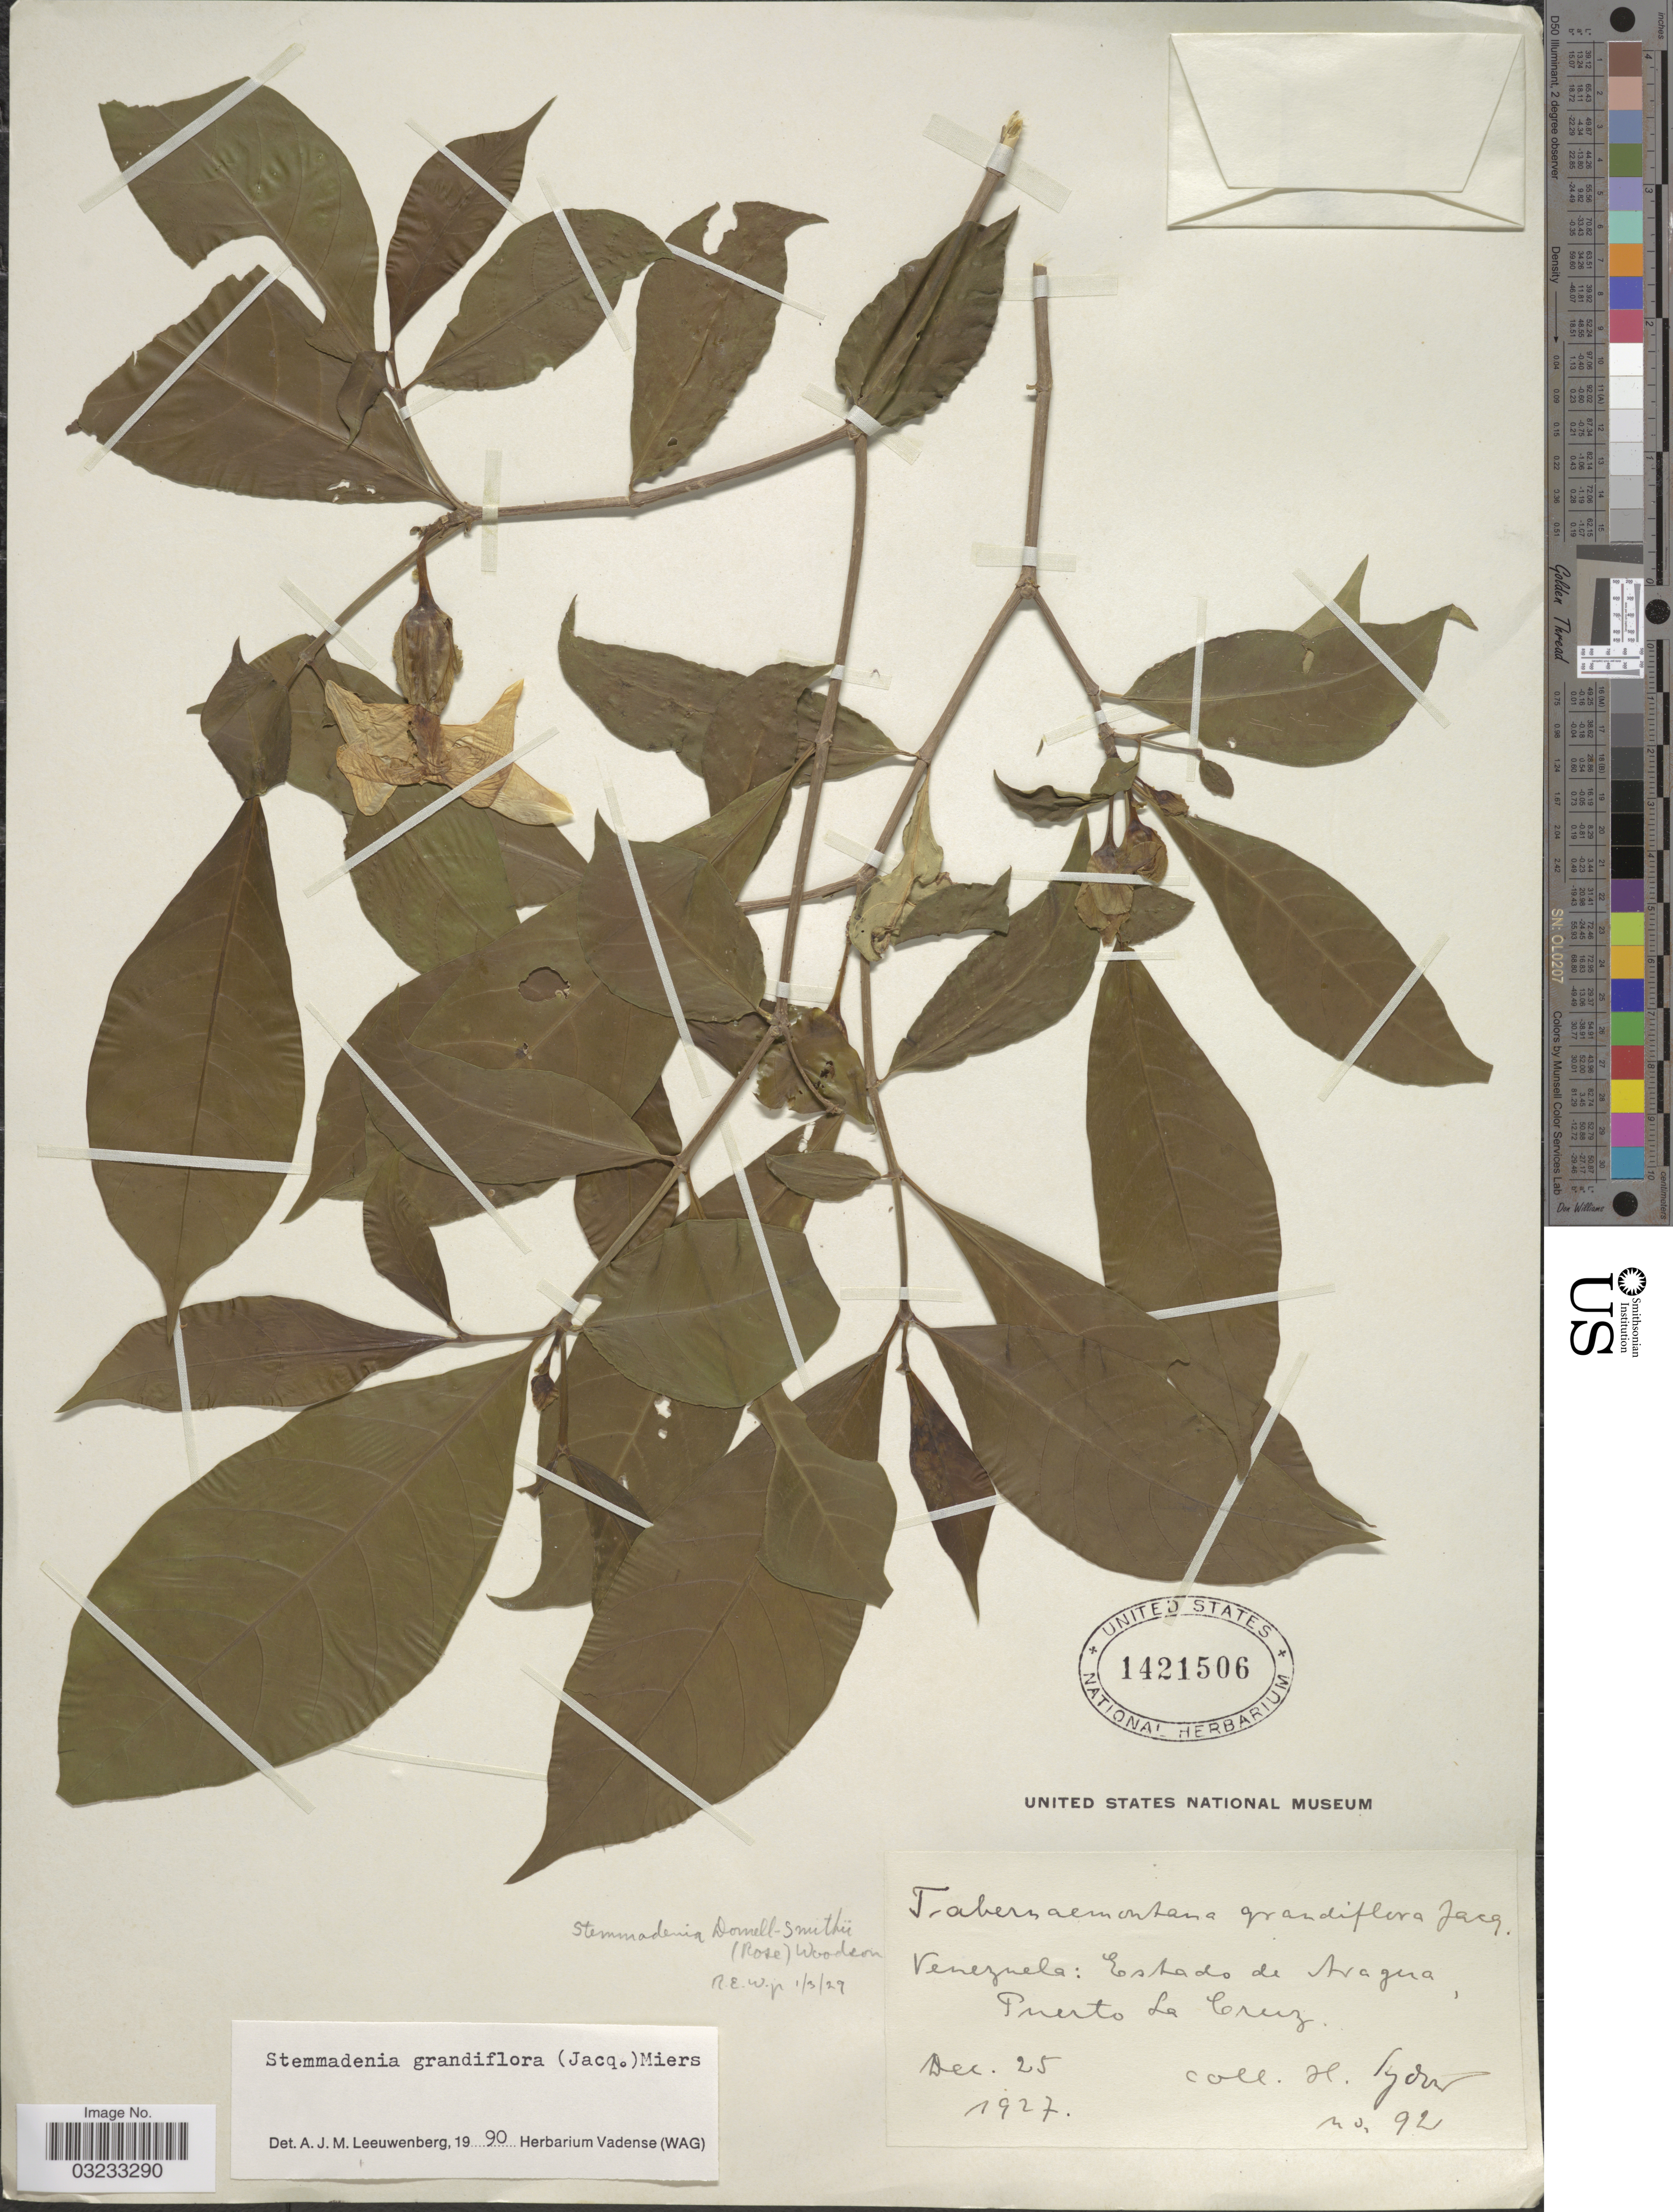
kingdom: Plantae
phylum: Tracheophyta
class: Magnoliopsida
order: Gentianales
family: Apocynaceae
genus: Stemmadenia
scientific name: Stemmadenia grandiflora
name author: (Jacq.) Miers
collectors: H. Lyon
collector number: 92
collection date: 1927-12-25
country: Venezuela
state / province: Aragua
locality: Puerto La Cruz.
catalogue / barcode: US 1421506